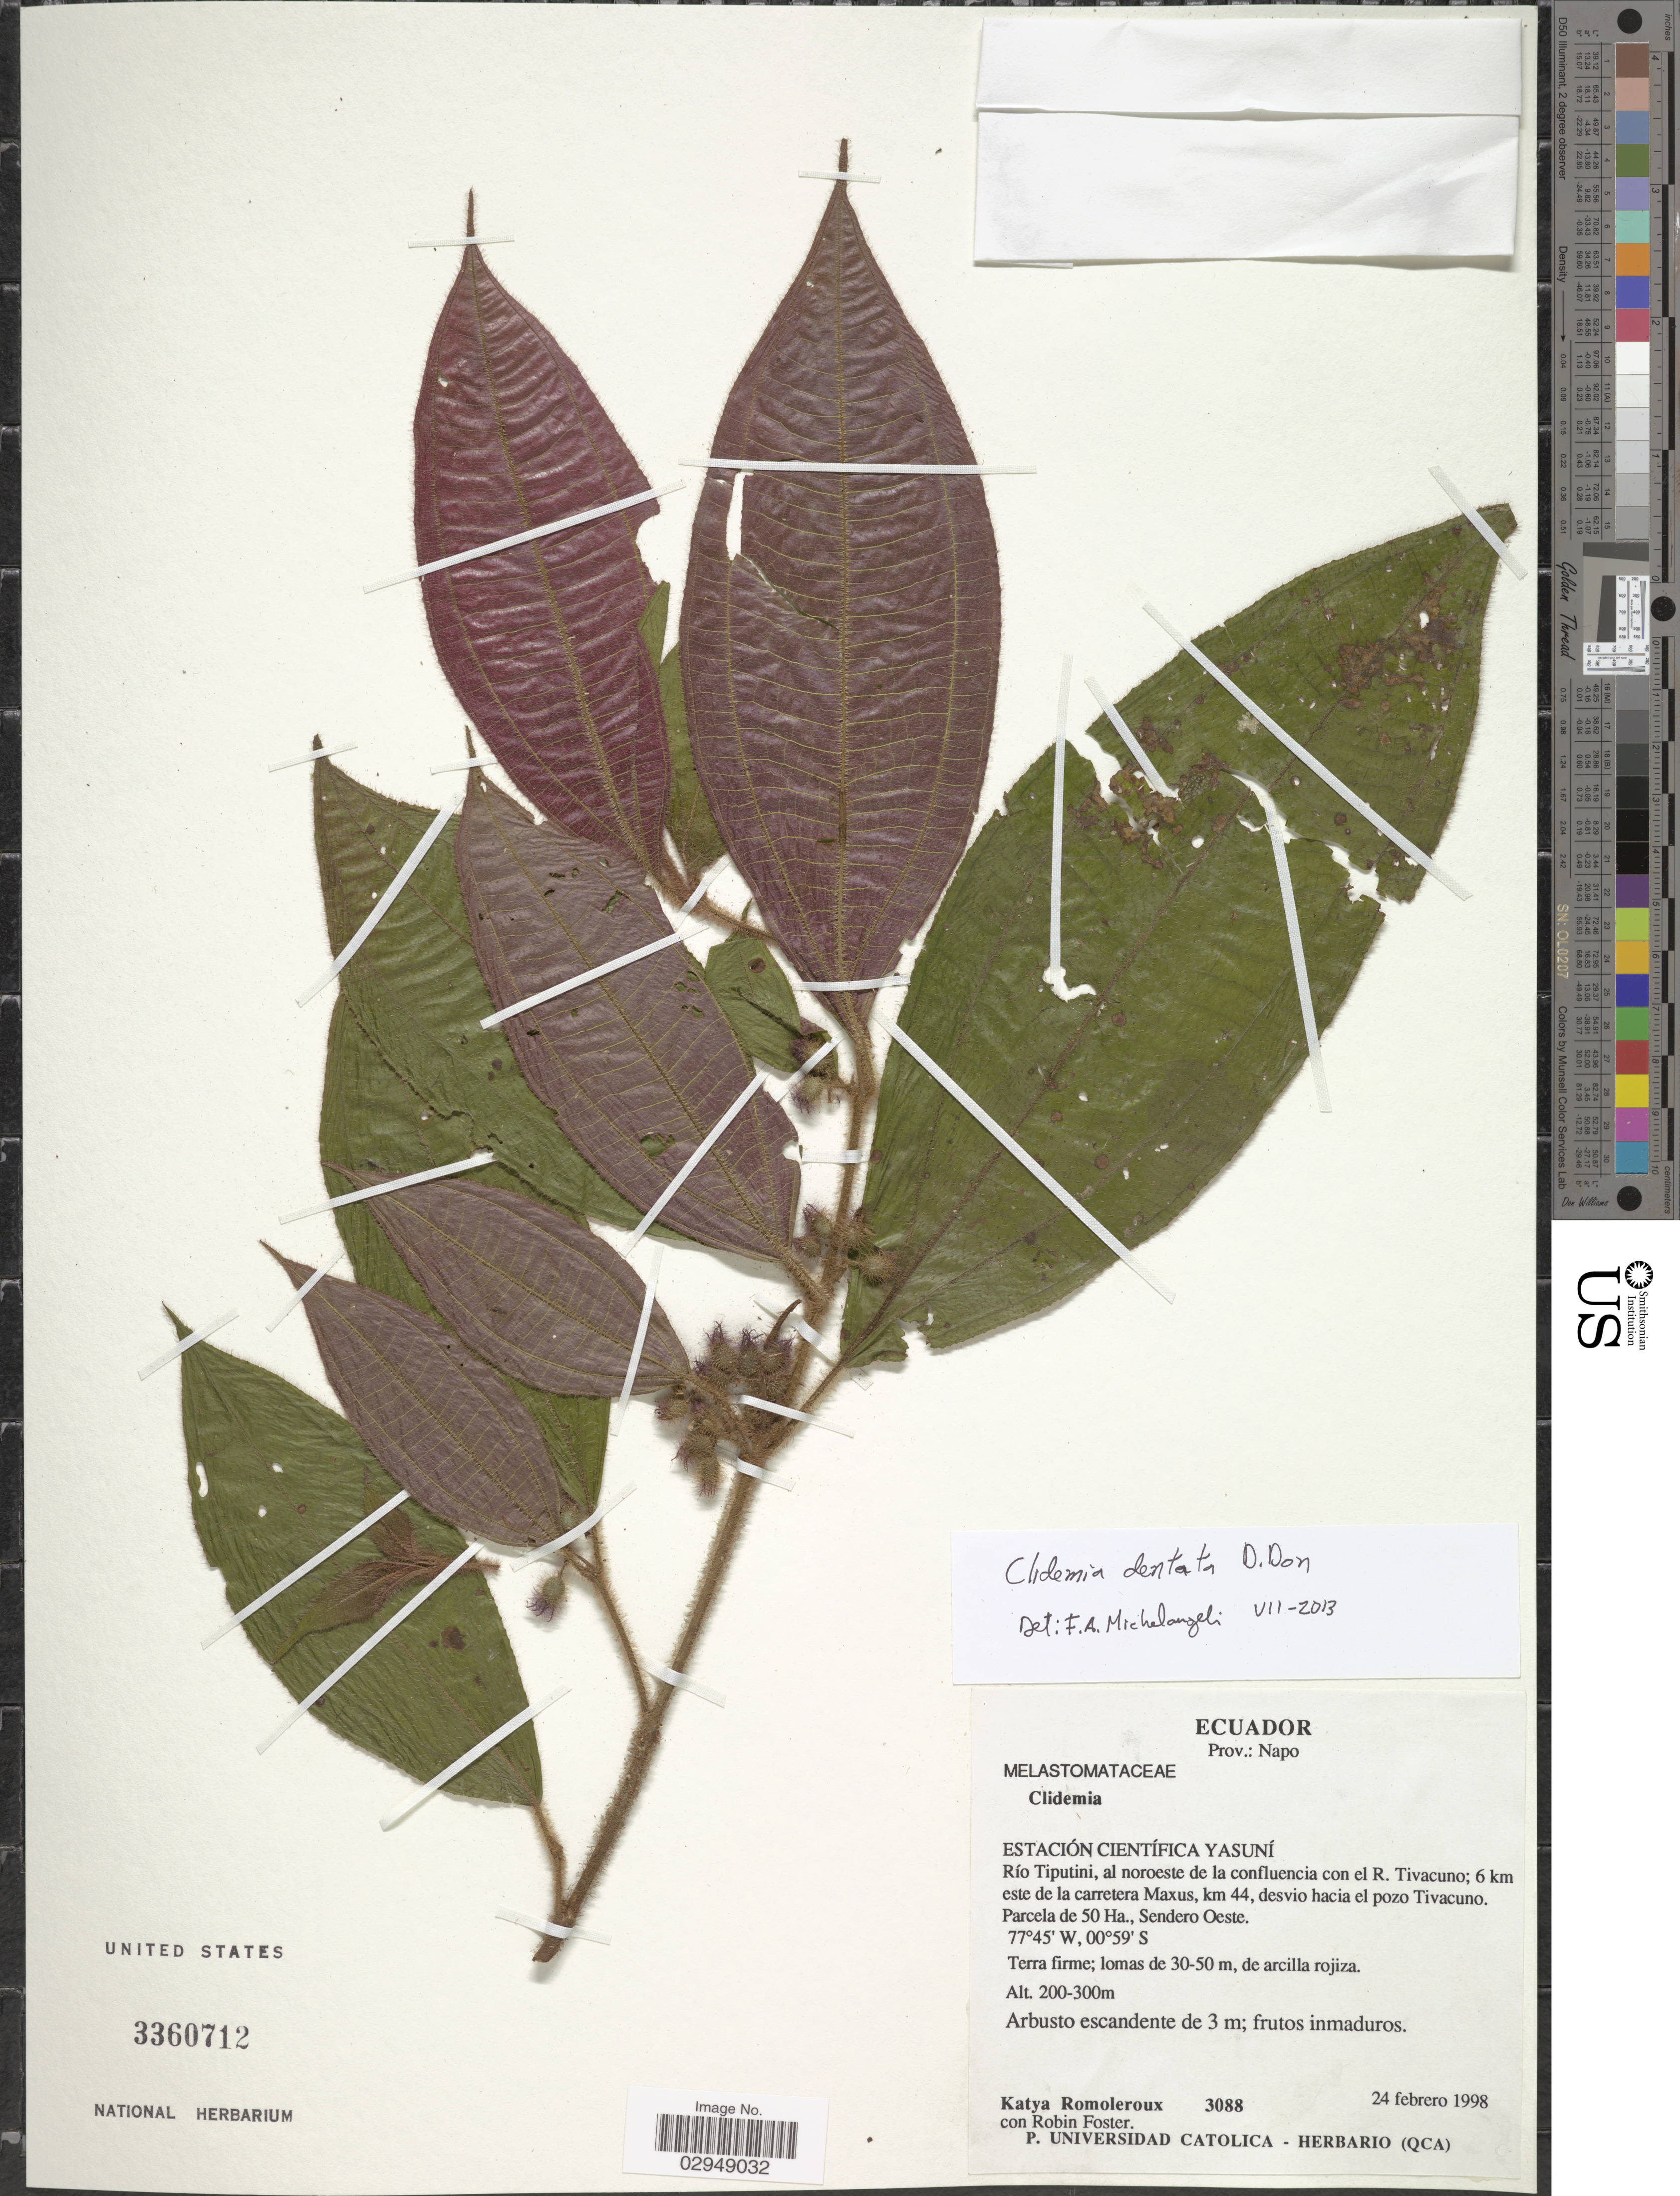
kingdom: Plantae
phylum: Tracheophyta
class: Magnoliopsida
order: Myrtales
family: Melastomataceae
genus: Clidemia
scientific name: Clidemia dentata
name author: D. Don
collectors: K. Romoleroux & R. B. Foster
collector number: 3088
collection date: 1998-02-24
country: Ecuador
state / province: Napo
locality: Estación Científica Yasuní. Río Tiputini, al noroeste de la confluencia con el R. Tivacuno; 6 km este de la carretera Maxus, km 44, desvio hacia el pozo Tivacuno. Parcela de 50 Ha., Sendero Oeste.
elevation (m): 200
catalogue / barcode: US 3360712